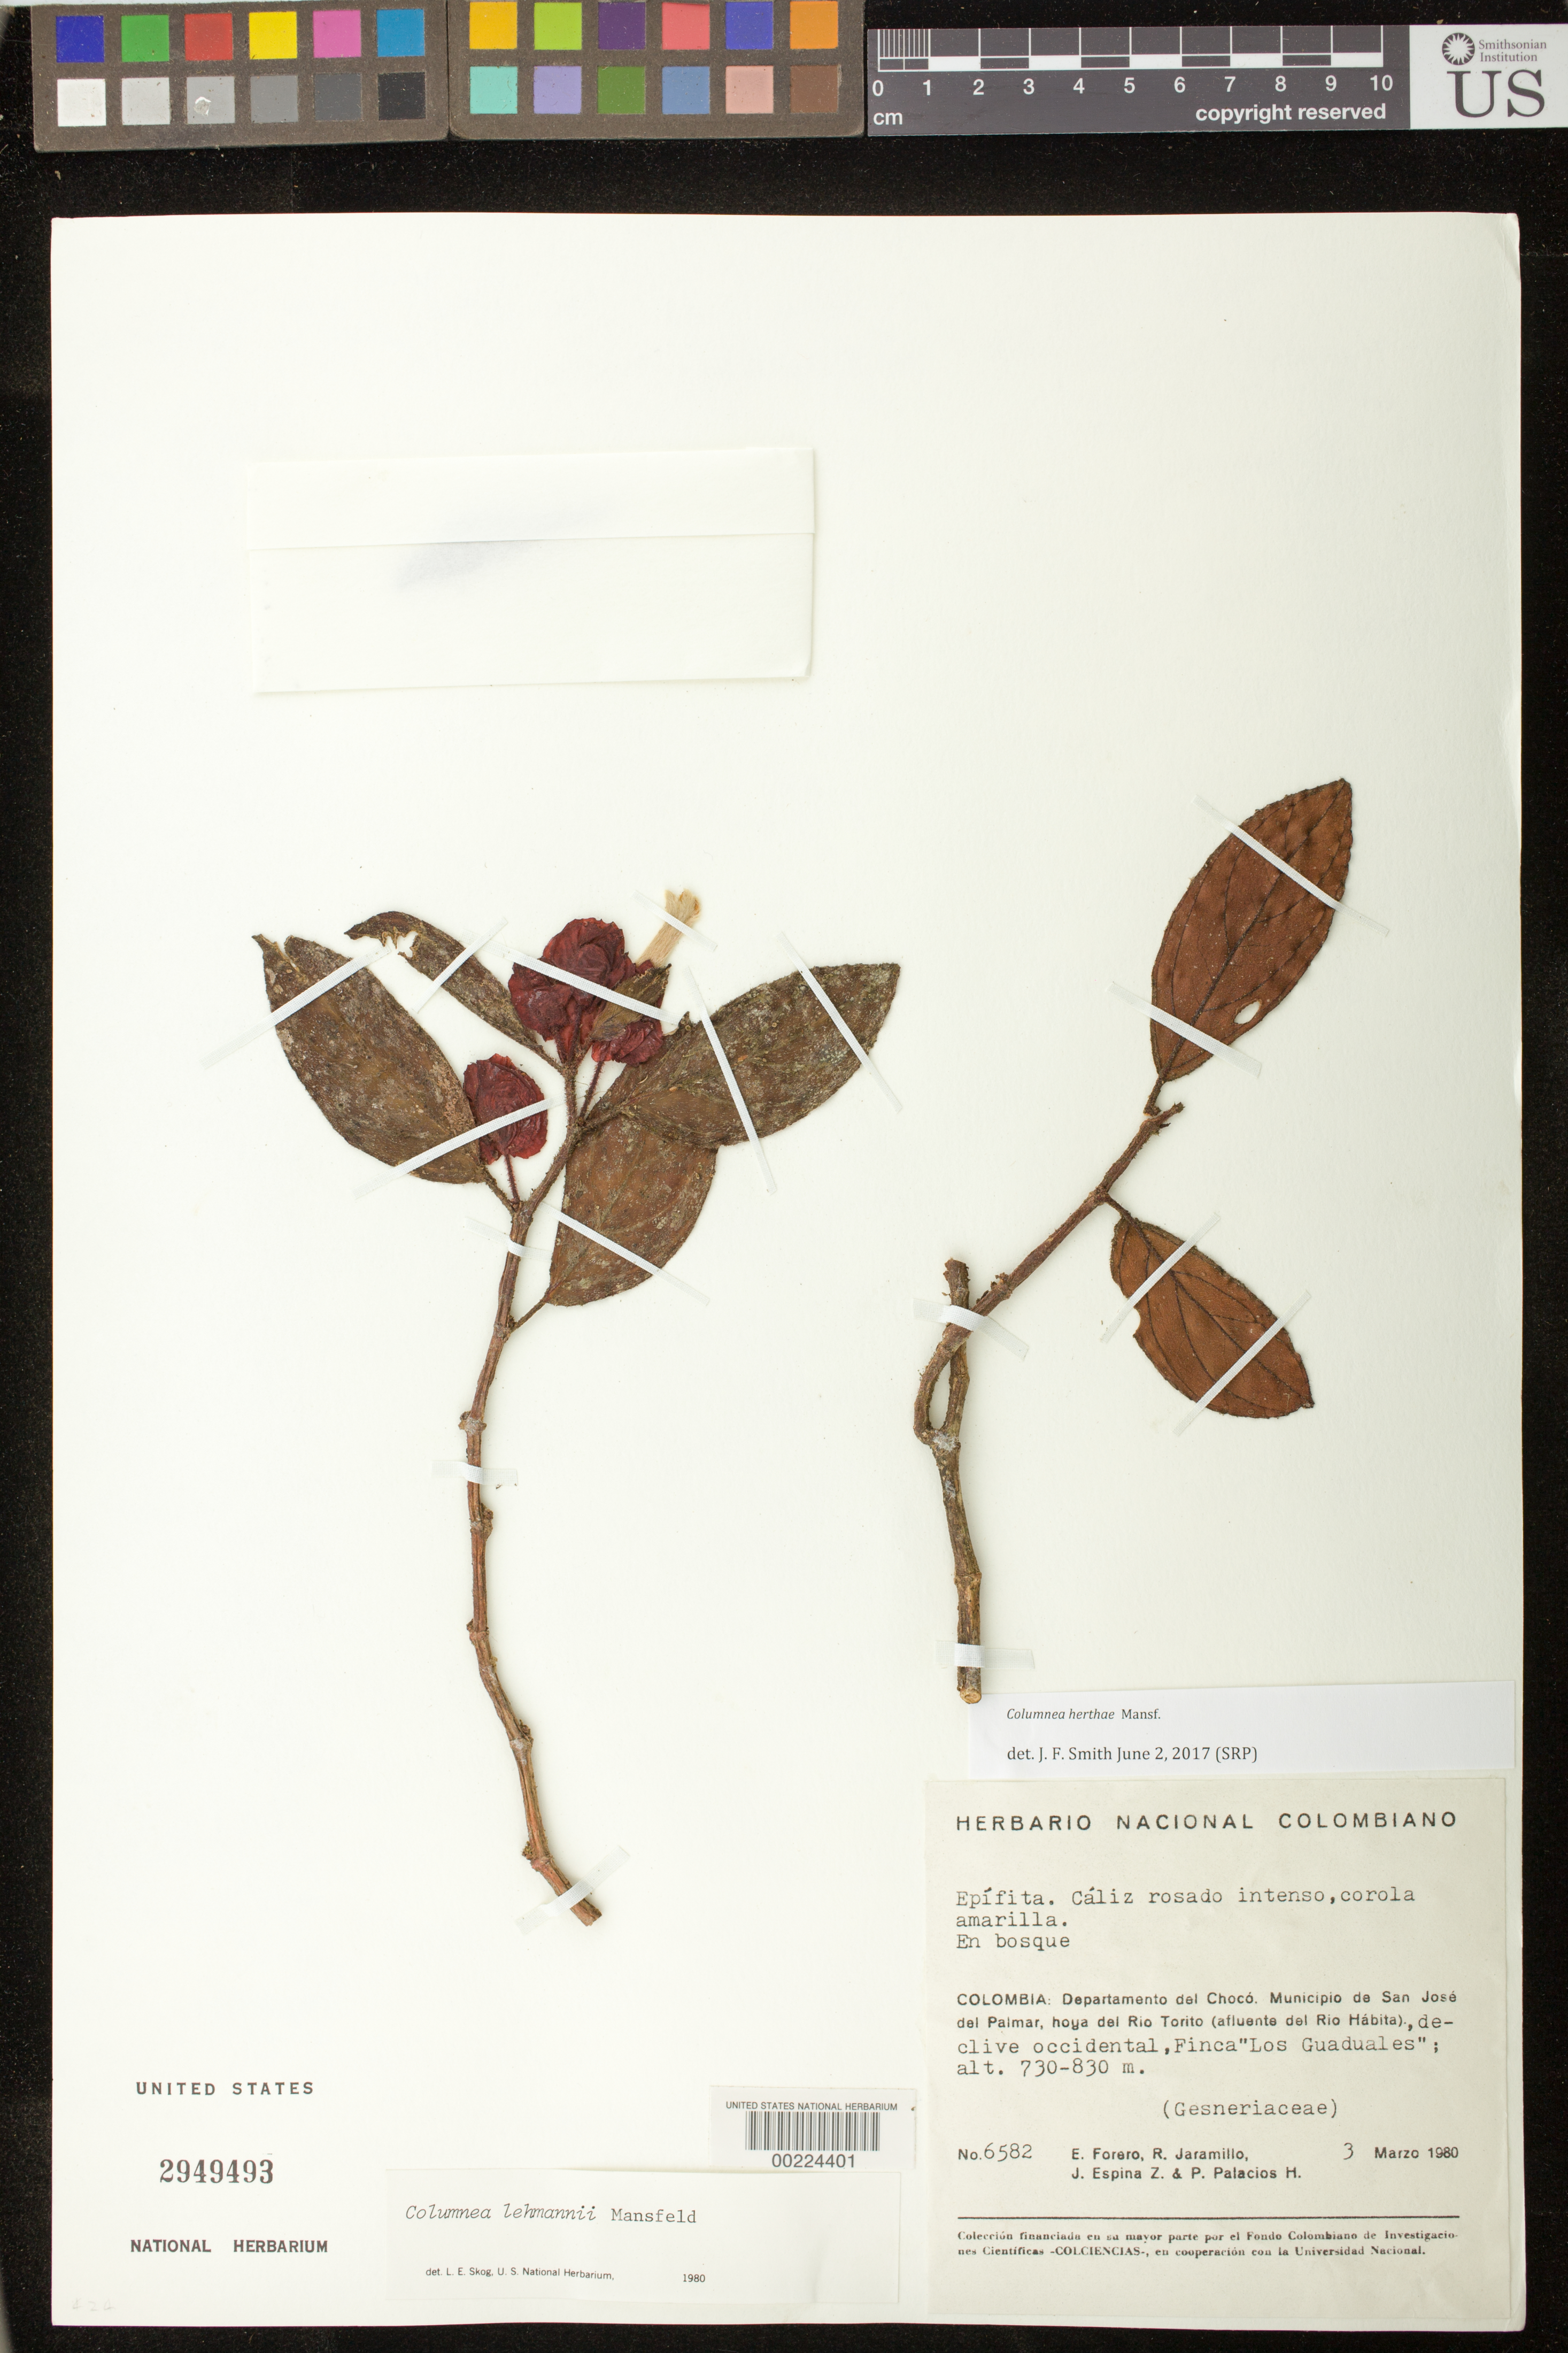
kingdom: Plantae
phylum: Tracheophyta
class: Magnoliopsida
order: Lamiales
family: Gesneriaceae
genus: Columnea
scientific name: Columnea lehmannii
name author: Mansf.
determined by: Clark, J. L.; Skog, Laurence E.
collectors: E. Forero, R. Jaramillo M., J. Espina & P. Palacios H.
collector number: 6582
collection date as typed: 03 Mar 1980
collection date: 1980-03-03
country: Colombia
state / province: Chocó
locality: Mun. of San Jose del Palmar, valley of Rio Torito (tributary of Rio Habita), western slope, Finca "Los Guaduales"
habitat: In forest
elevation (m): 730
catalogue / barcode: US 2949493